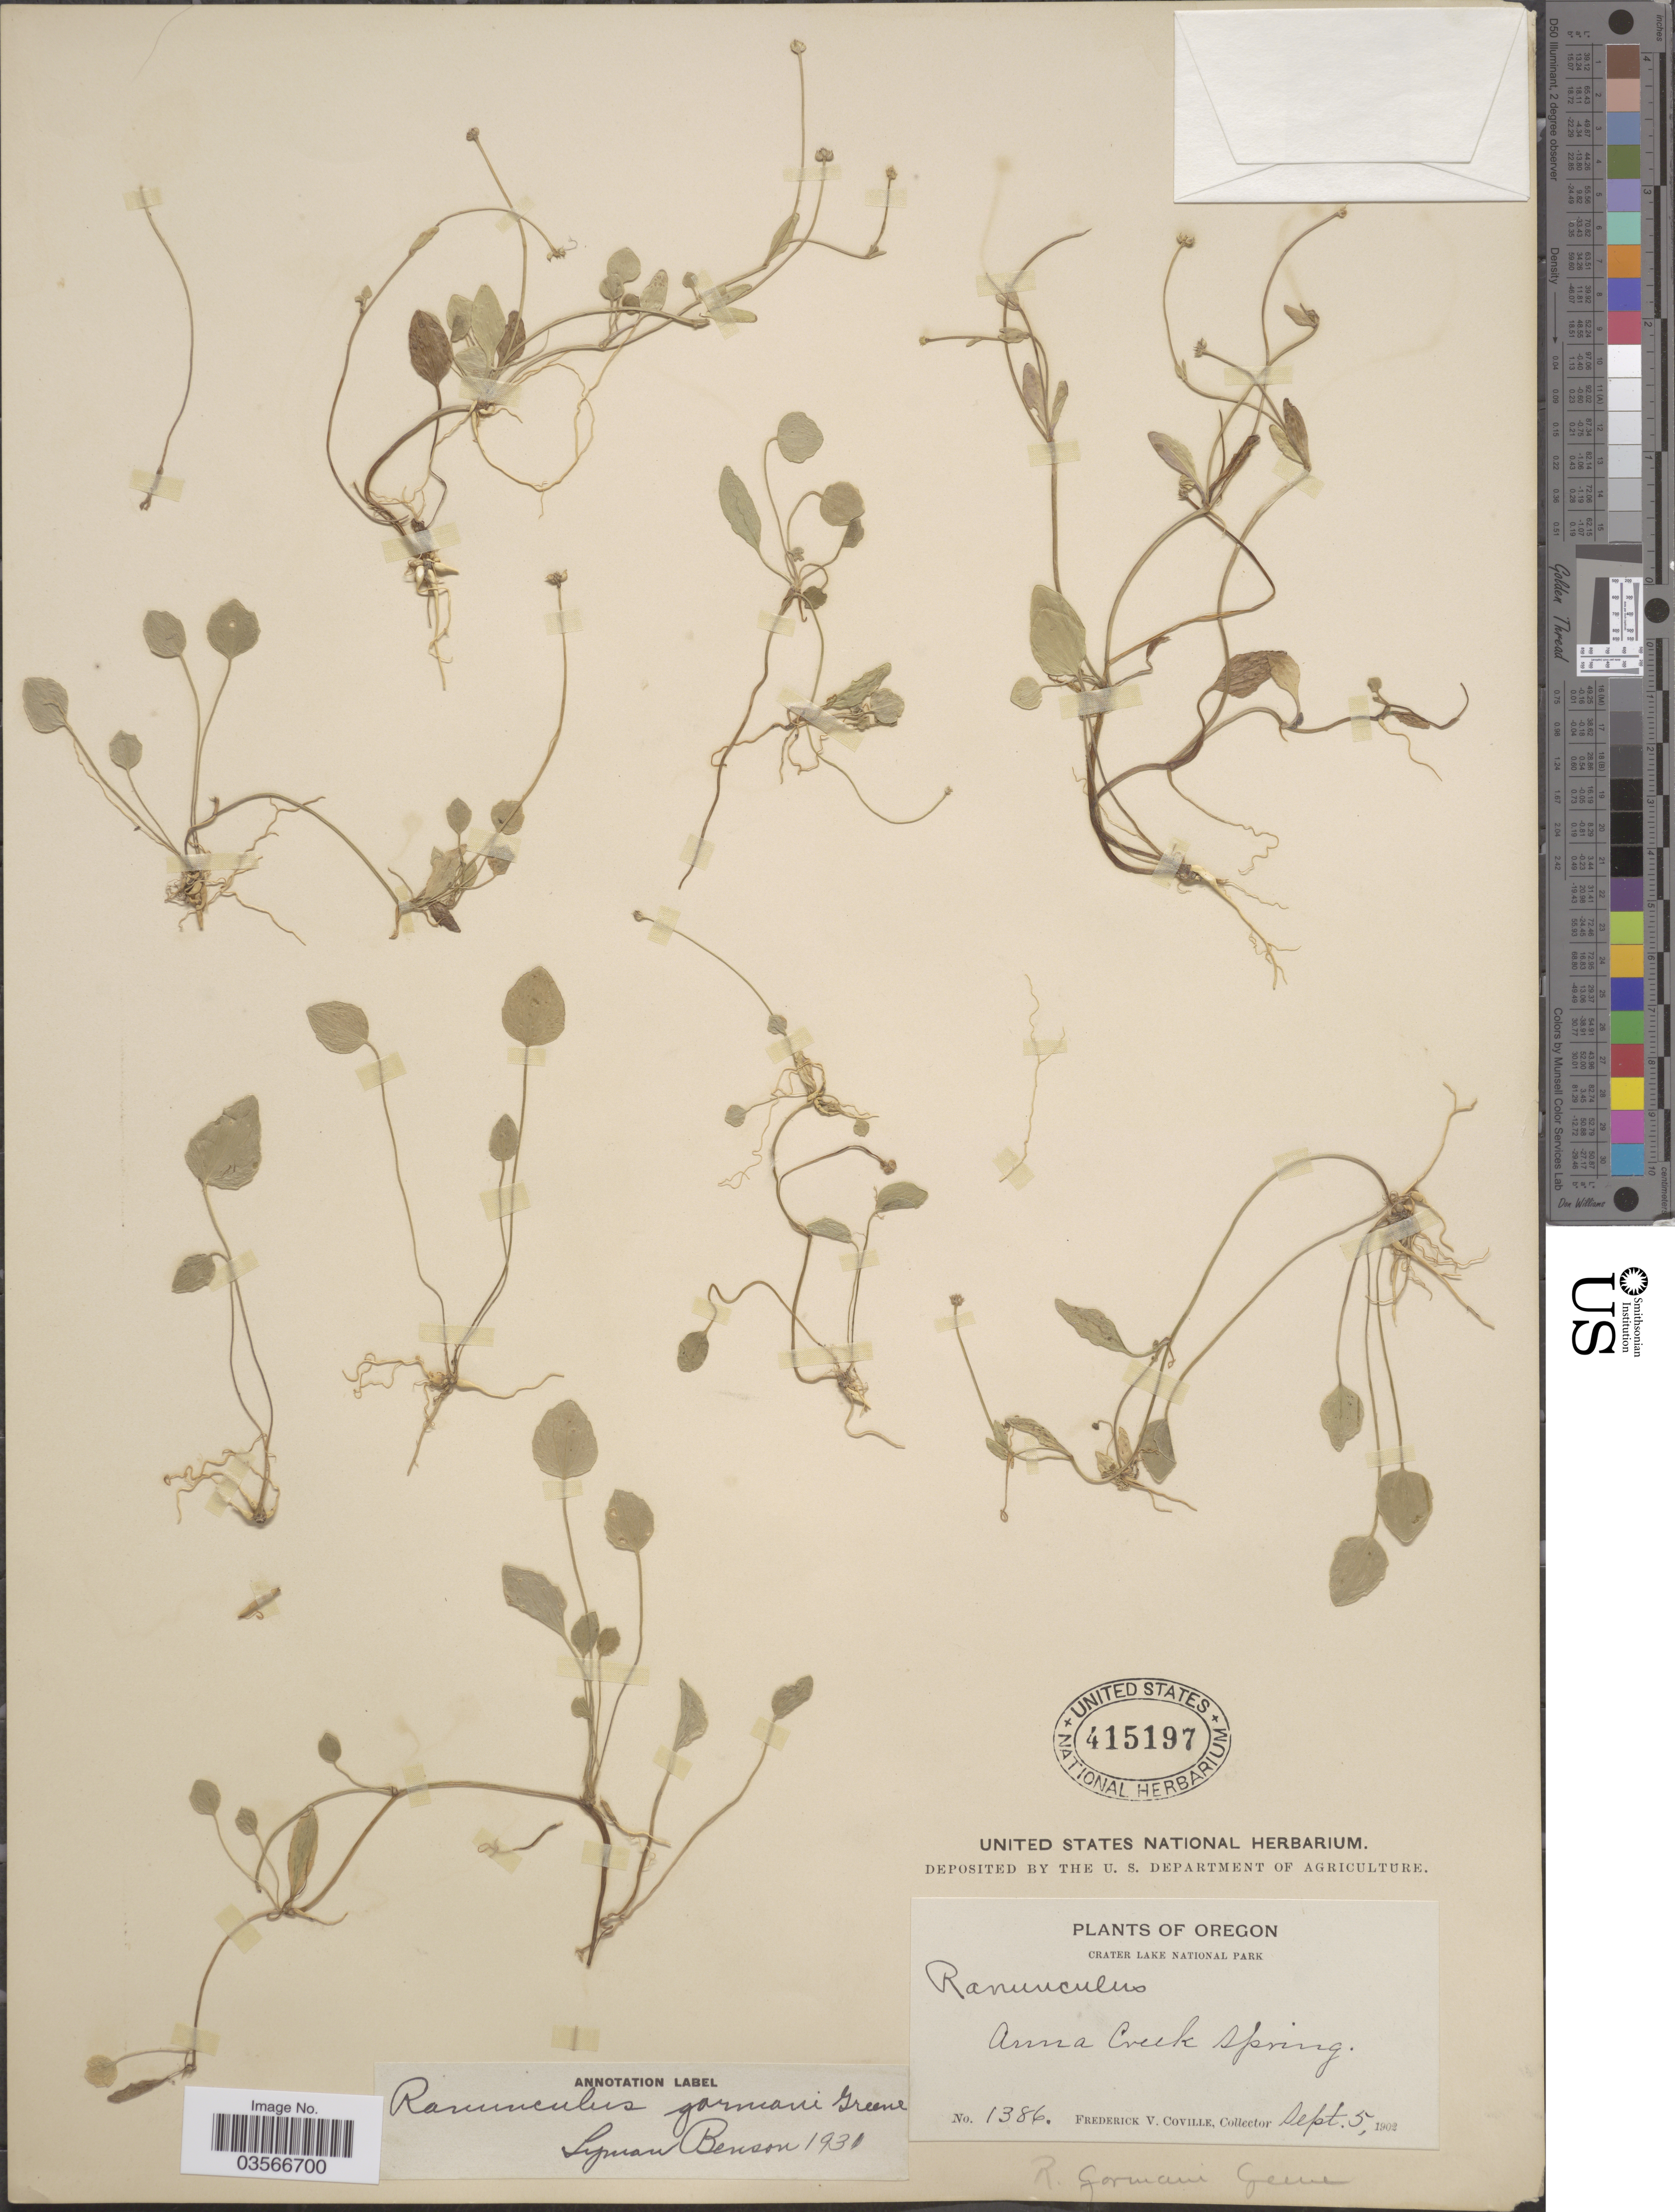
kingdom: Plantae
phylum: Tracheophyta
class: Magnoliopsida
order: Ranunculales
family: Ranunculaceae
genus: Ranunculus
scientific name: Ranunculus gormanii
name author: Greene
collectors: F. V. Coville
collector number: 1386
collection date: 1902-09-05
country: United States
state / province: Oregon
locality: Crater Lake National Park. Anna Creek Spring.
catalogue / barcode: US 415197